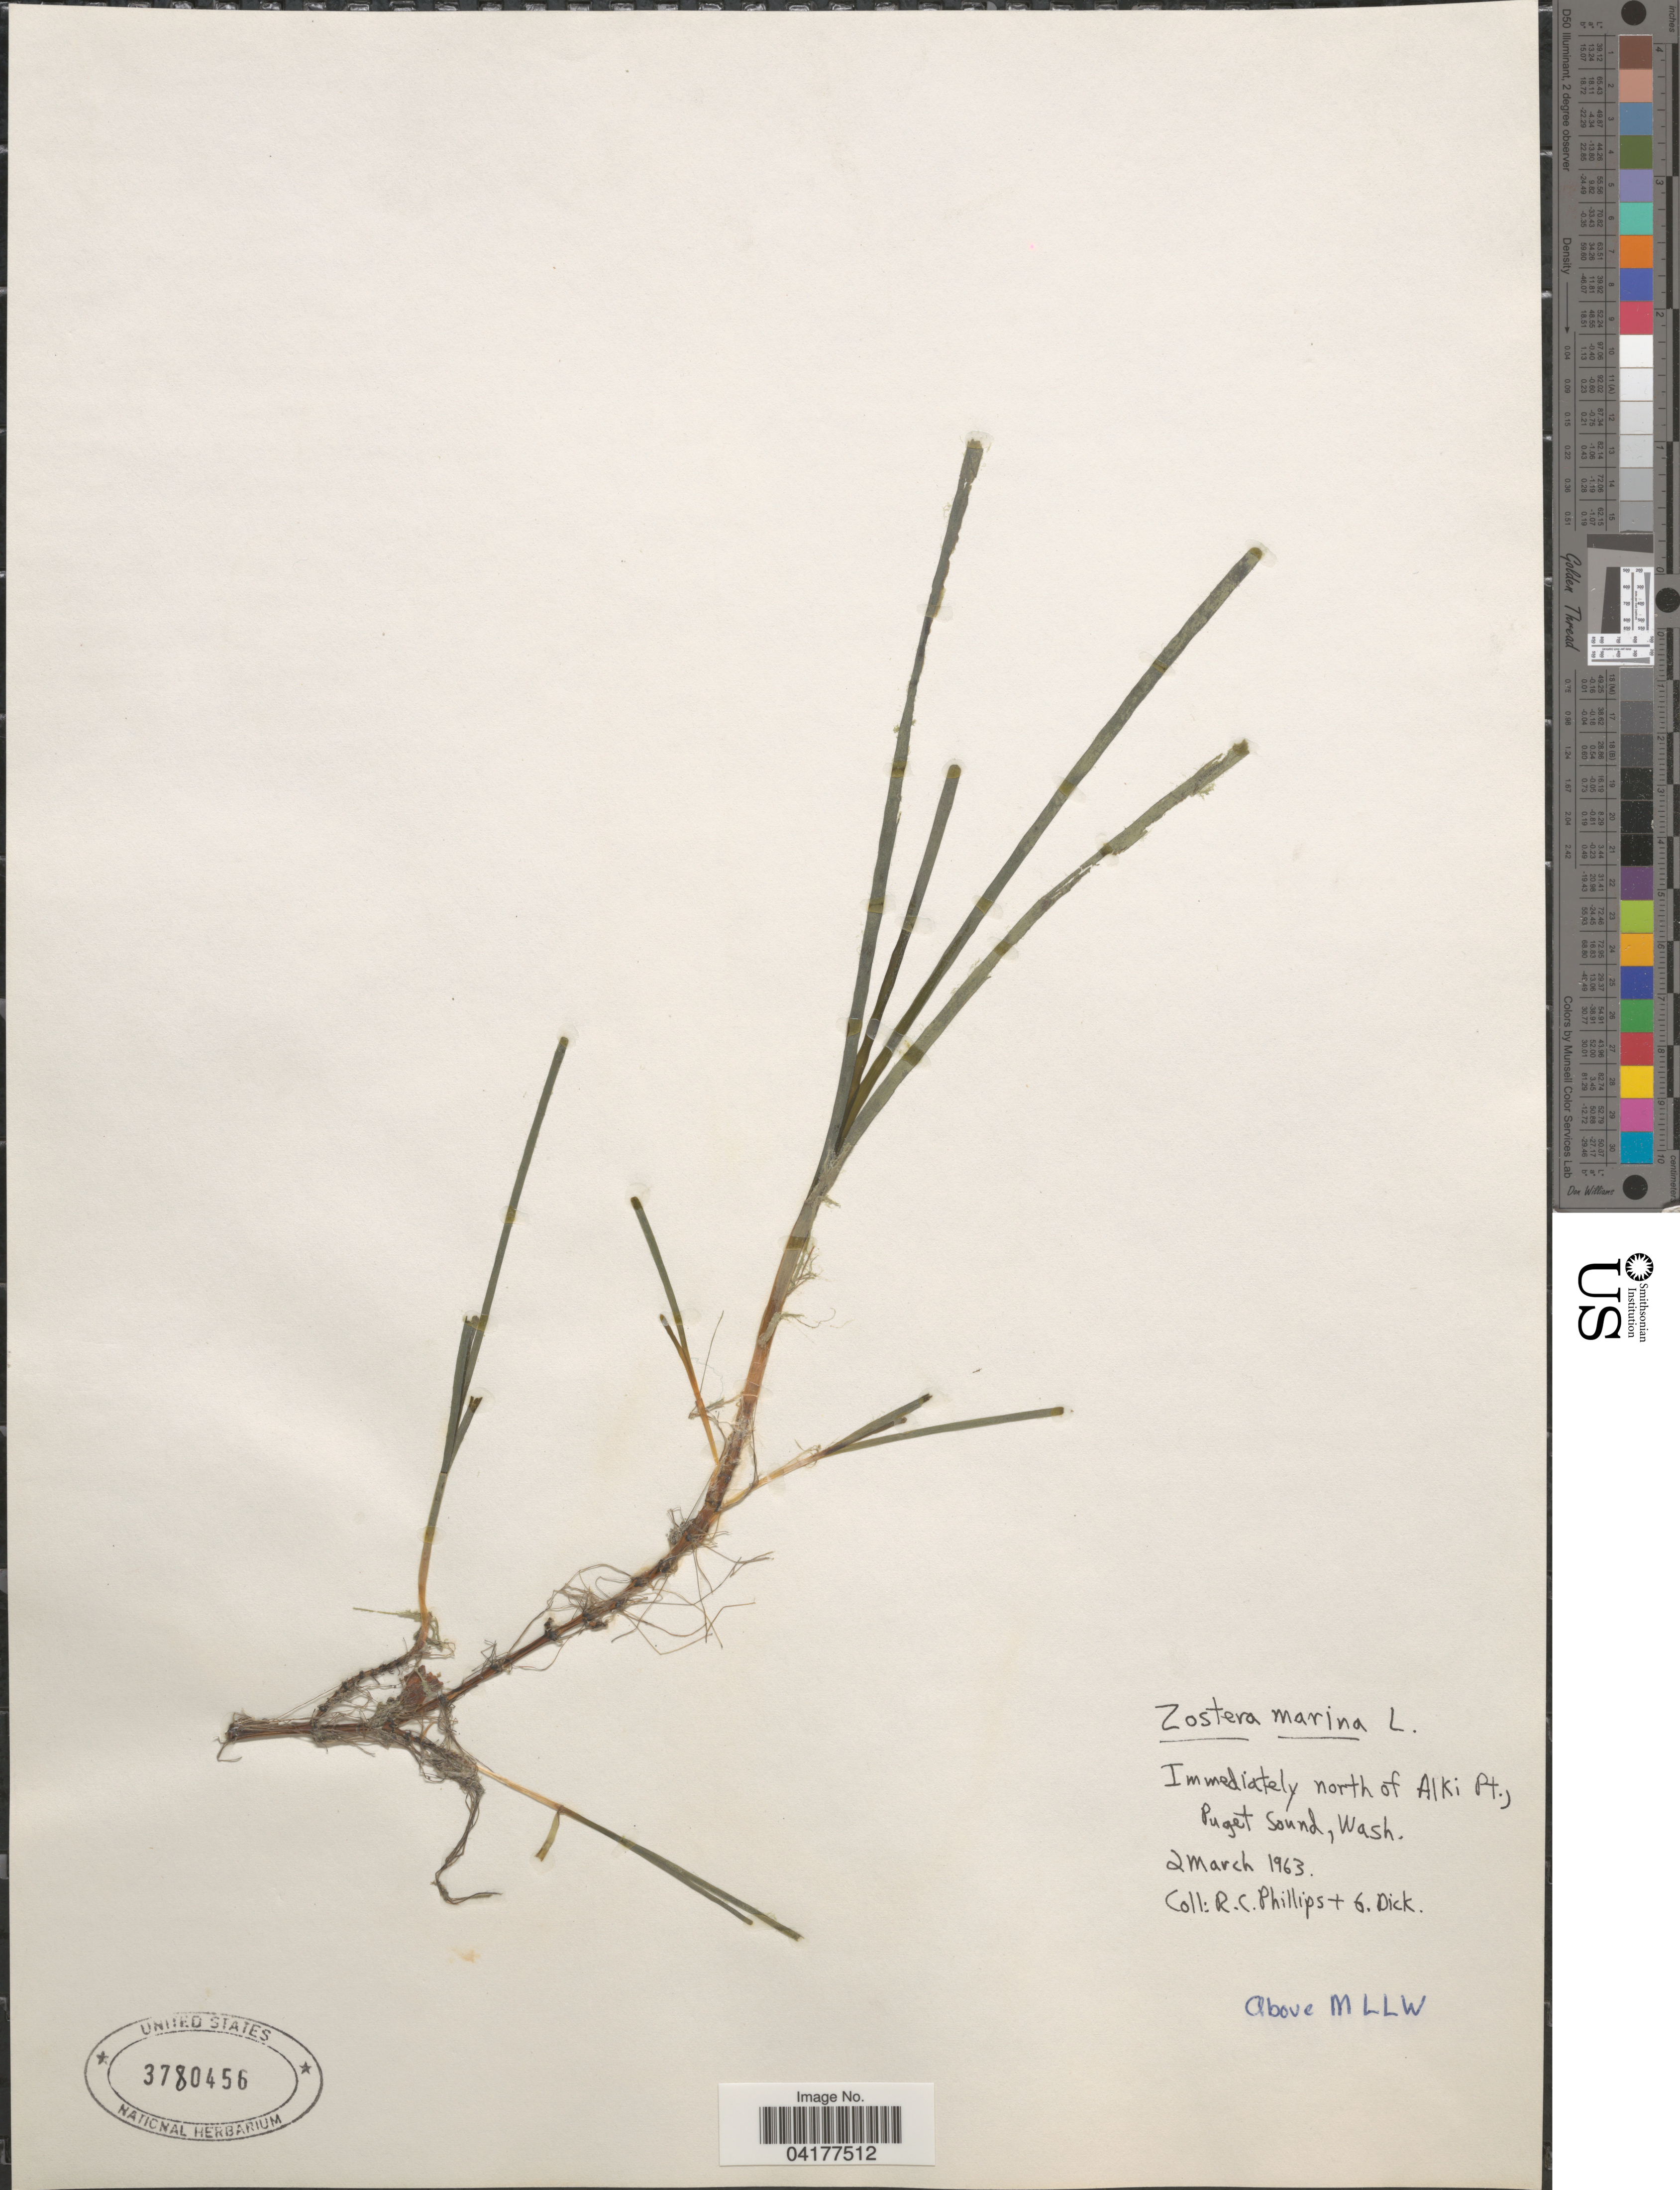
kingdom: Plantae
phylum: Tracheophyta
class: Liliopsida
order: Alismatales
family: Zosteraceae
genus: Zostera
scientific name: Zostera marina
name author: L.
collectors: R. C. Phillips & G. Dick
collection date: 1963-03-02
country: United States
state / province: Washington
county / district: King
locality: Immediately north of Alki Pt., Puget Sound. Above MLLW.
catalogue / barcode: US 3780456